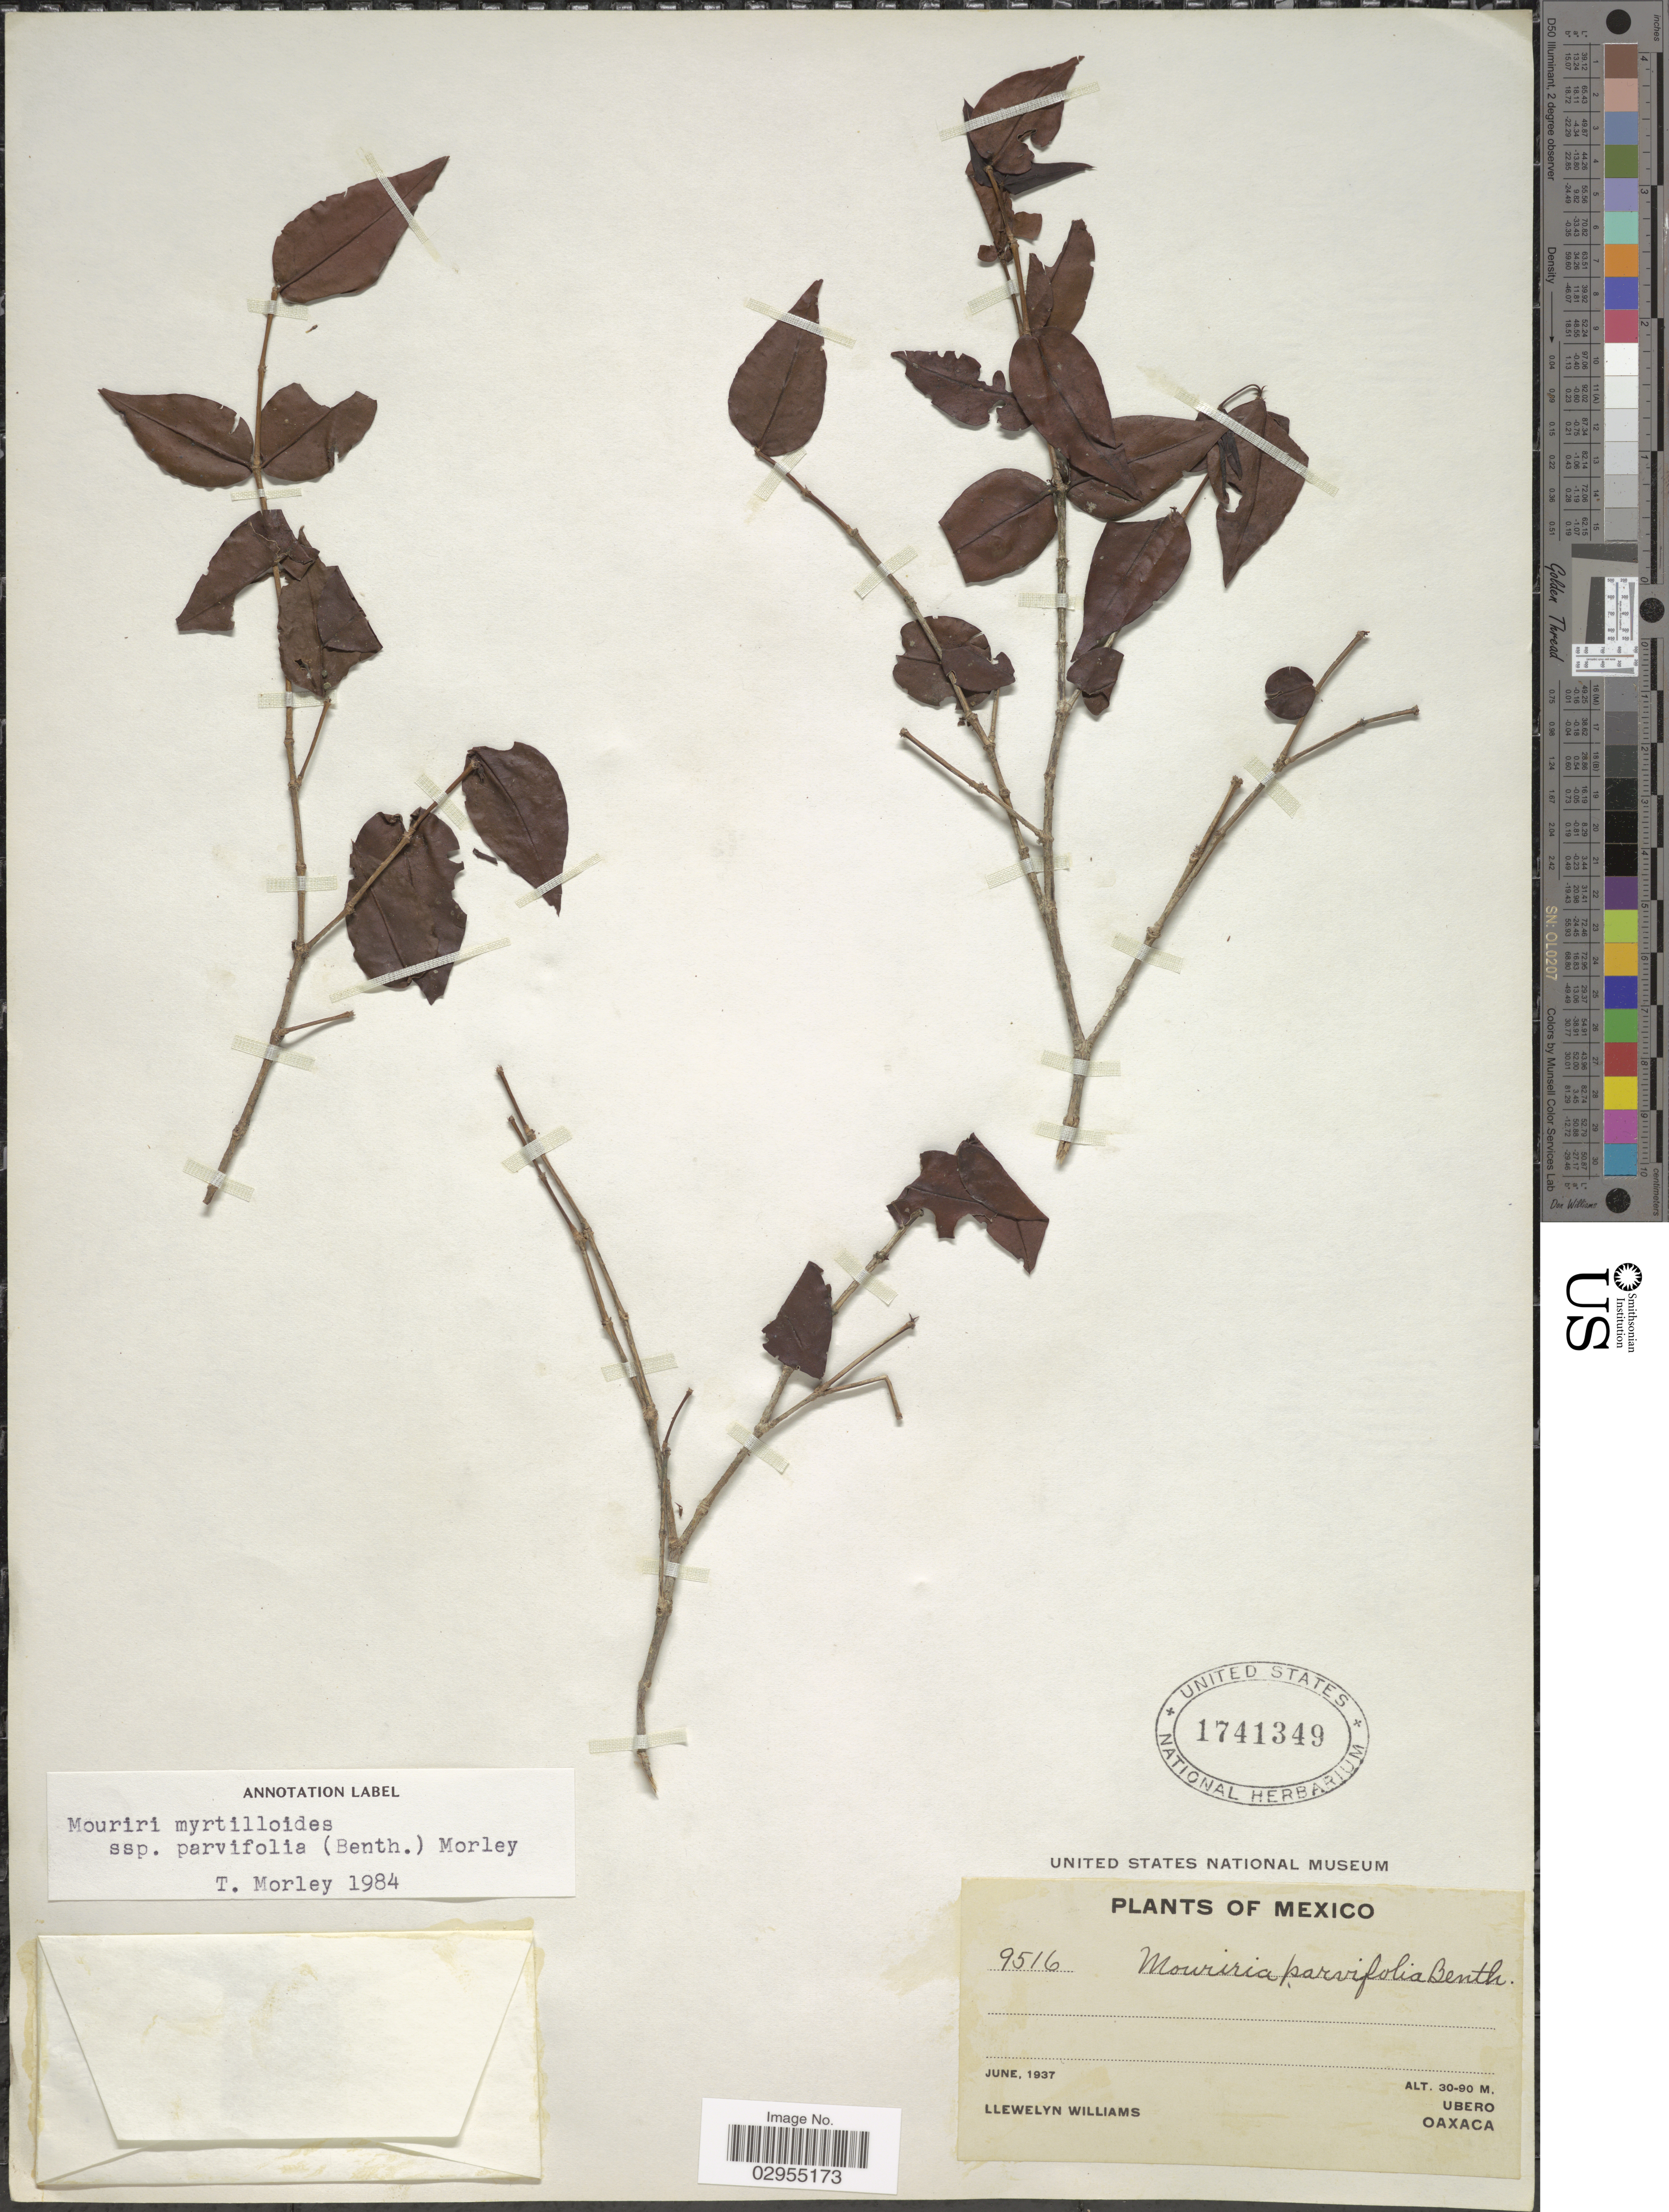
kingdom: Plantae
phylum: Tracheophyta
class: Magnoliopsida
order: Myrtales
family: Melastomataceae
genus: Mouriri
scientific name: Mouriri myrtilloides subsp. parvifolia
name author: (Benth.) Morley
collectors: Ll. Williams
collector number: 9516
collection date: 1937-06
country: Mexico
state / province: Oaxaca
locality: Ubero.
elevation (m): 30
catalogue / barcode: US 1741349